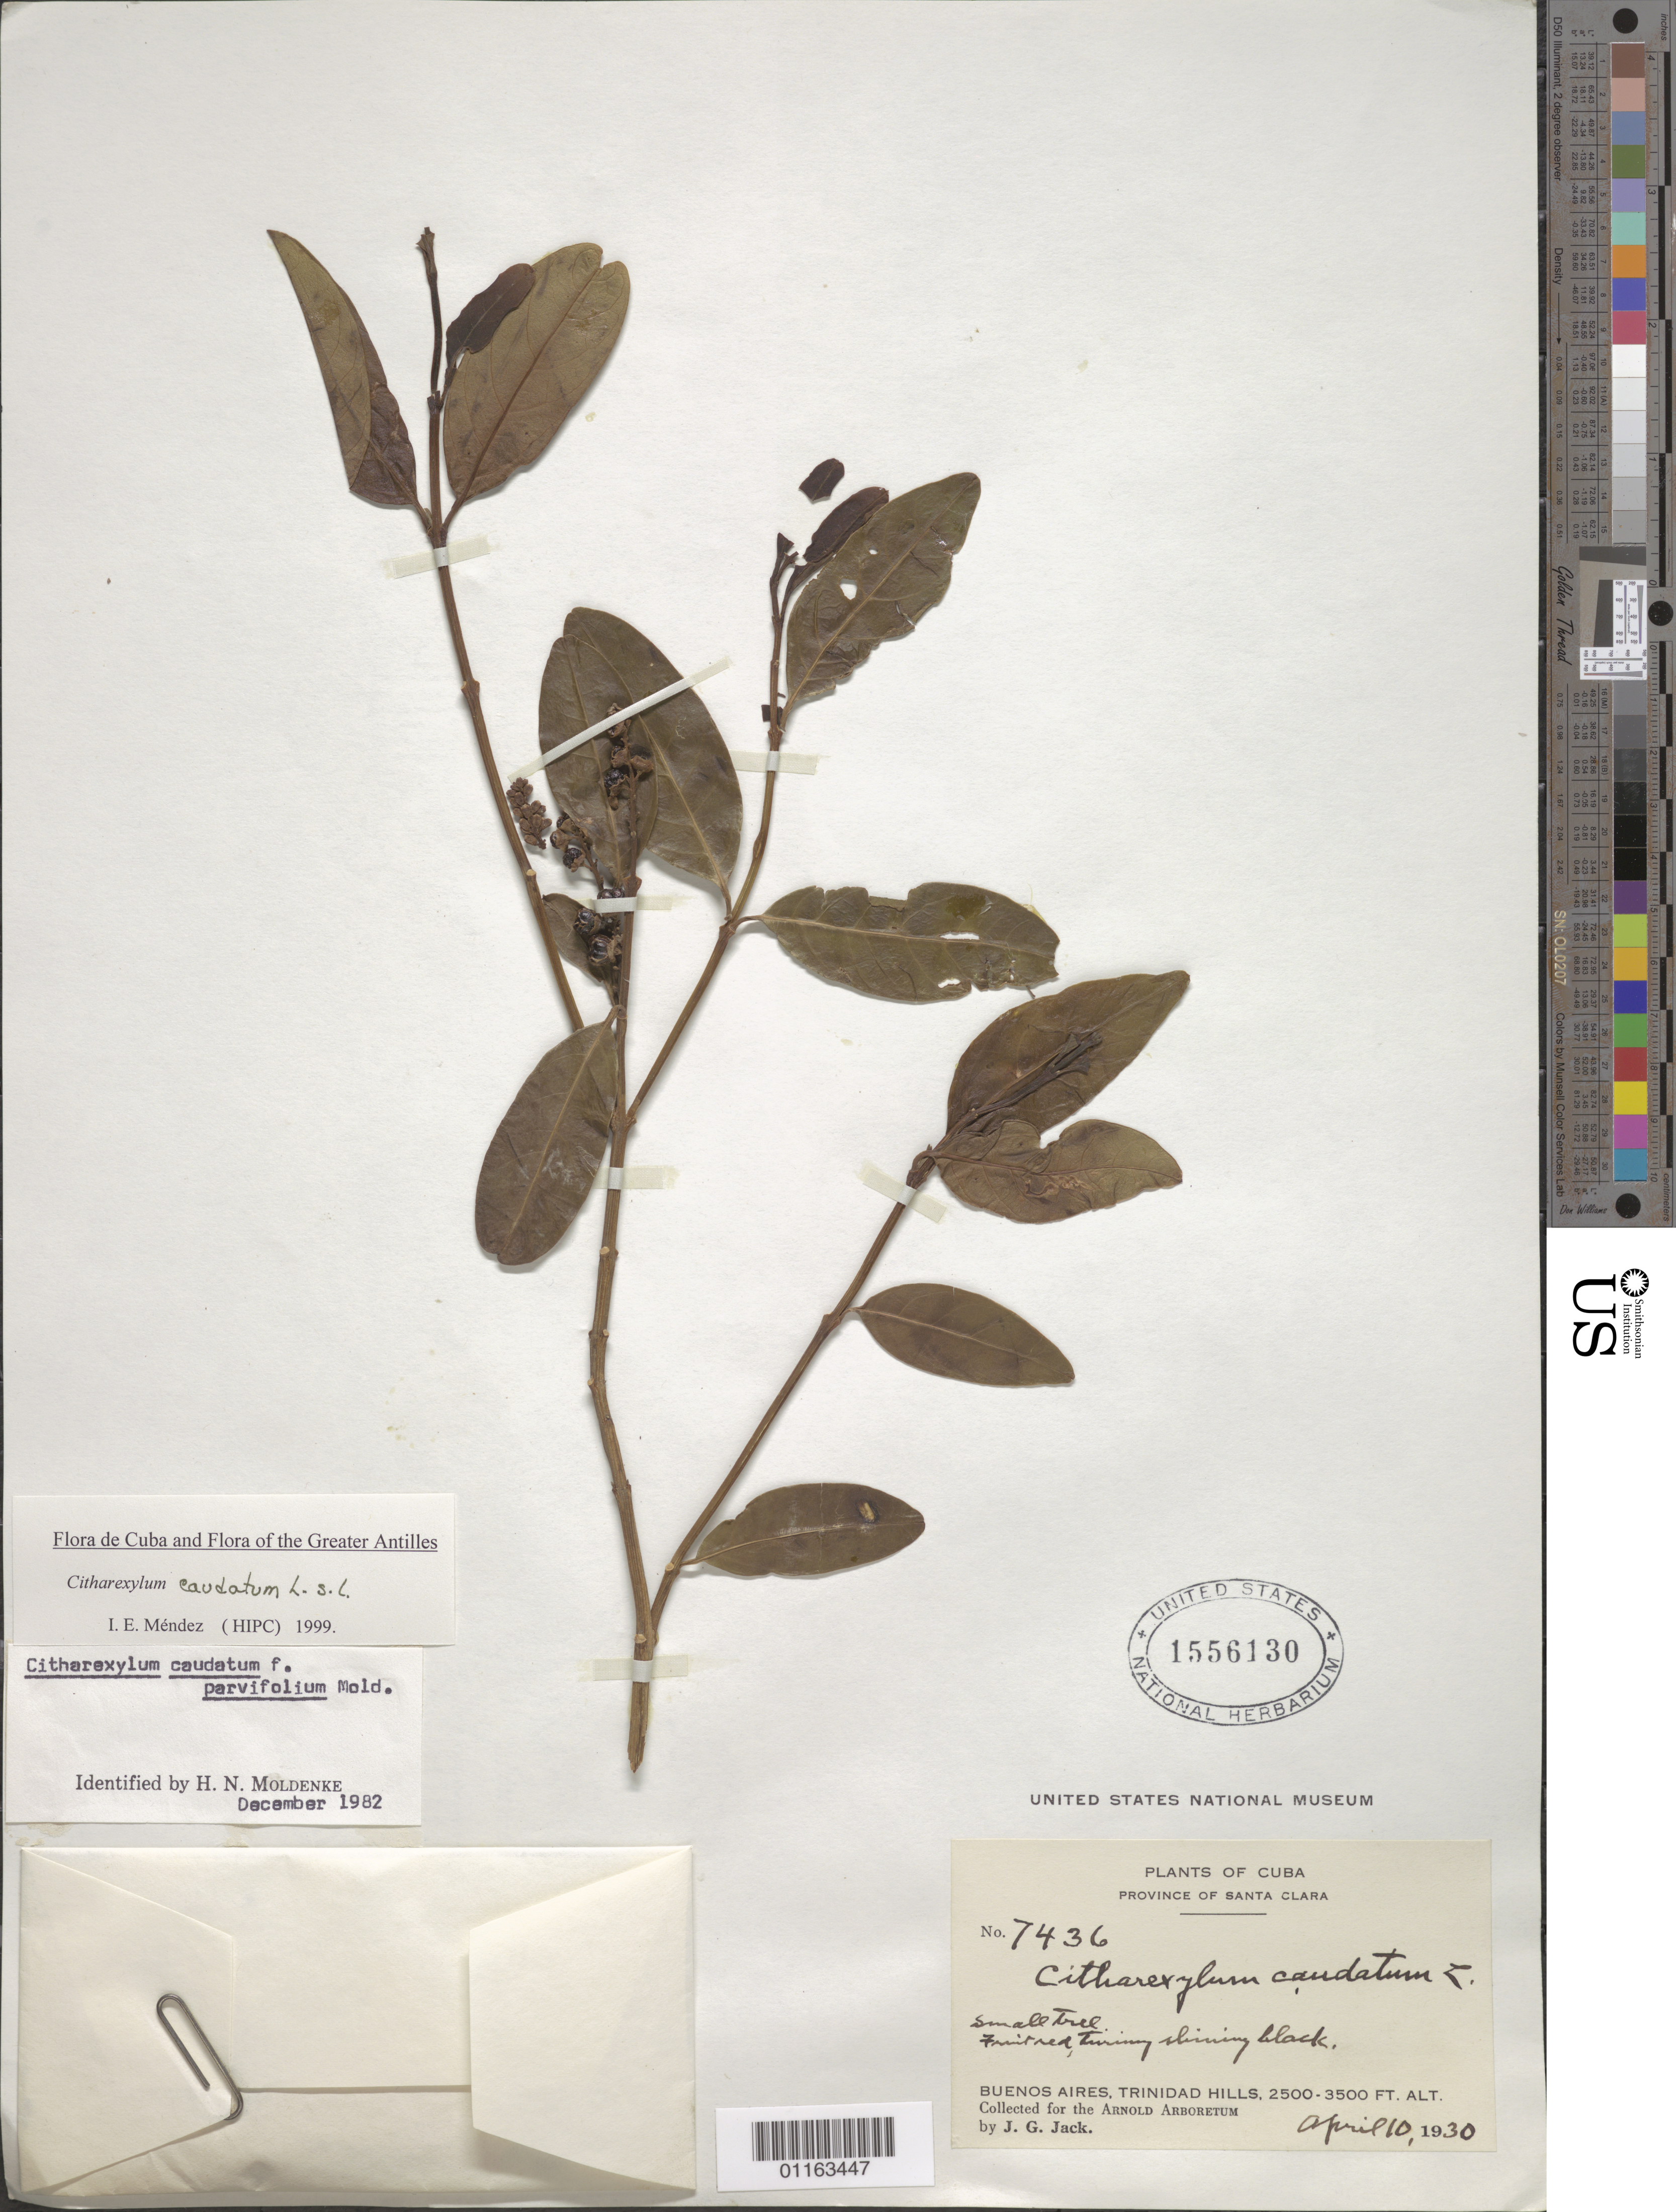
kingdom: Plantae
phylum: Tracheophyta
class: Magnoliopsida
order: Lamiales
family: Verbenaceae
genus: Citharexylum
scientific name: Citharexylum caudatum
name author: L.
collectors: J. G. Jack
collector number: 7436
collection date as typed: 10 Apr 1930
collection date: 1930-04-10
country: Cuba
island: Cuba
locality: Buenos Aires, Trinidad Hills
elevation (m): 762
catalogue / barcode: US 1556130